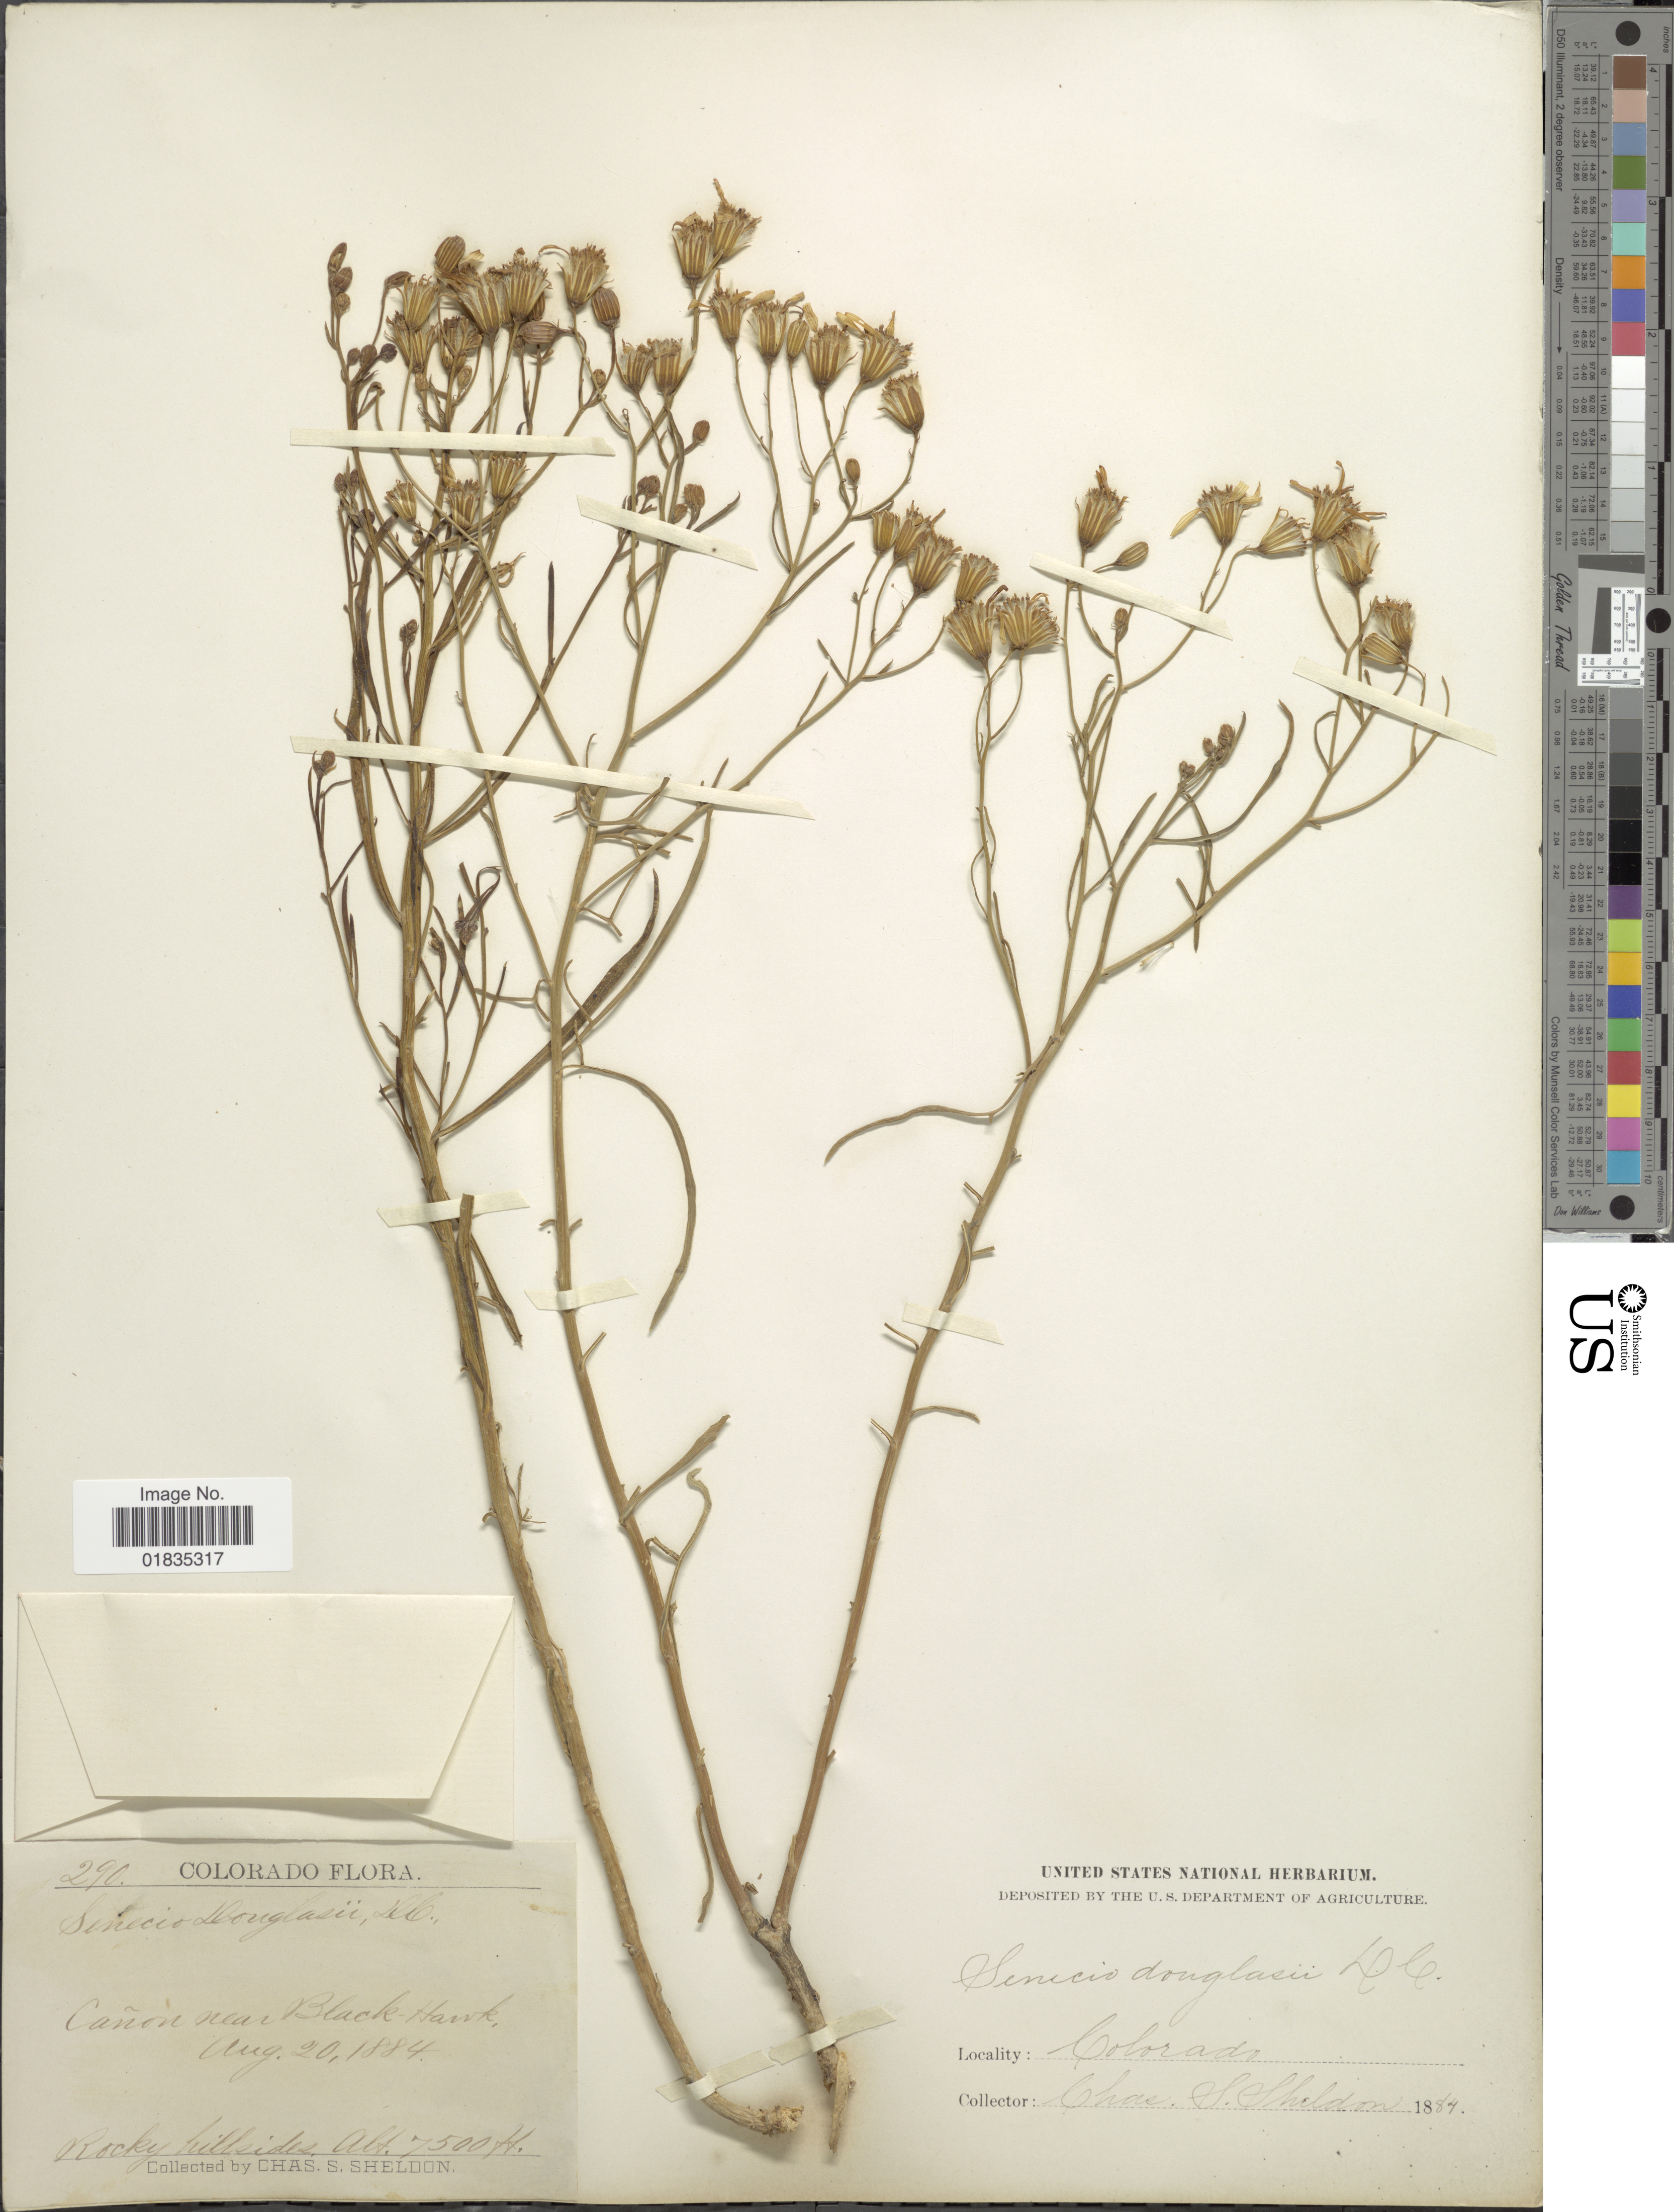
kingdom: Plantae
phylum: Tracheophyta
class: Magnoliopsida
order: Asterales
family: Asteraceae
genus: Senecio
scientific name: Senecio spartioides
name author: Torr. & A. Gray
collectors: C. S. Sheldon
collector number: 290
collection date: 1884-08-20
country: United States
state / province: Colorado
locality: Cañon near Black-Hawk, rocky hillsides.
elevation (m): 2286